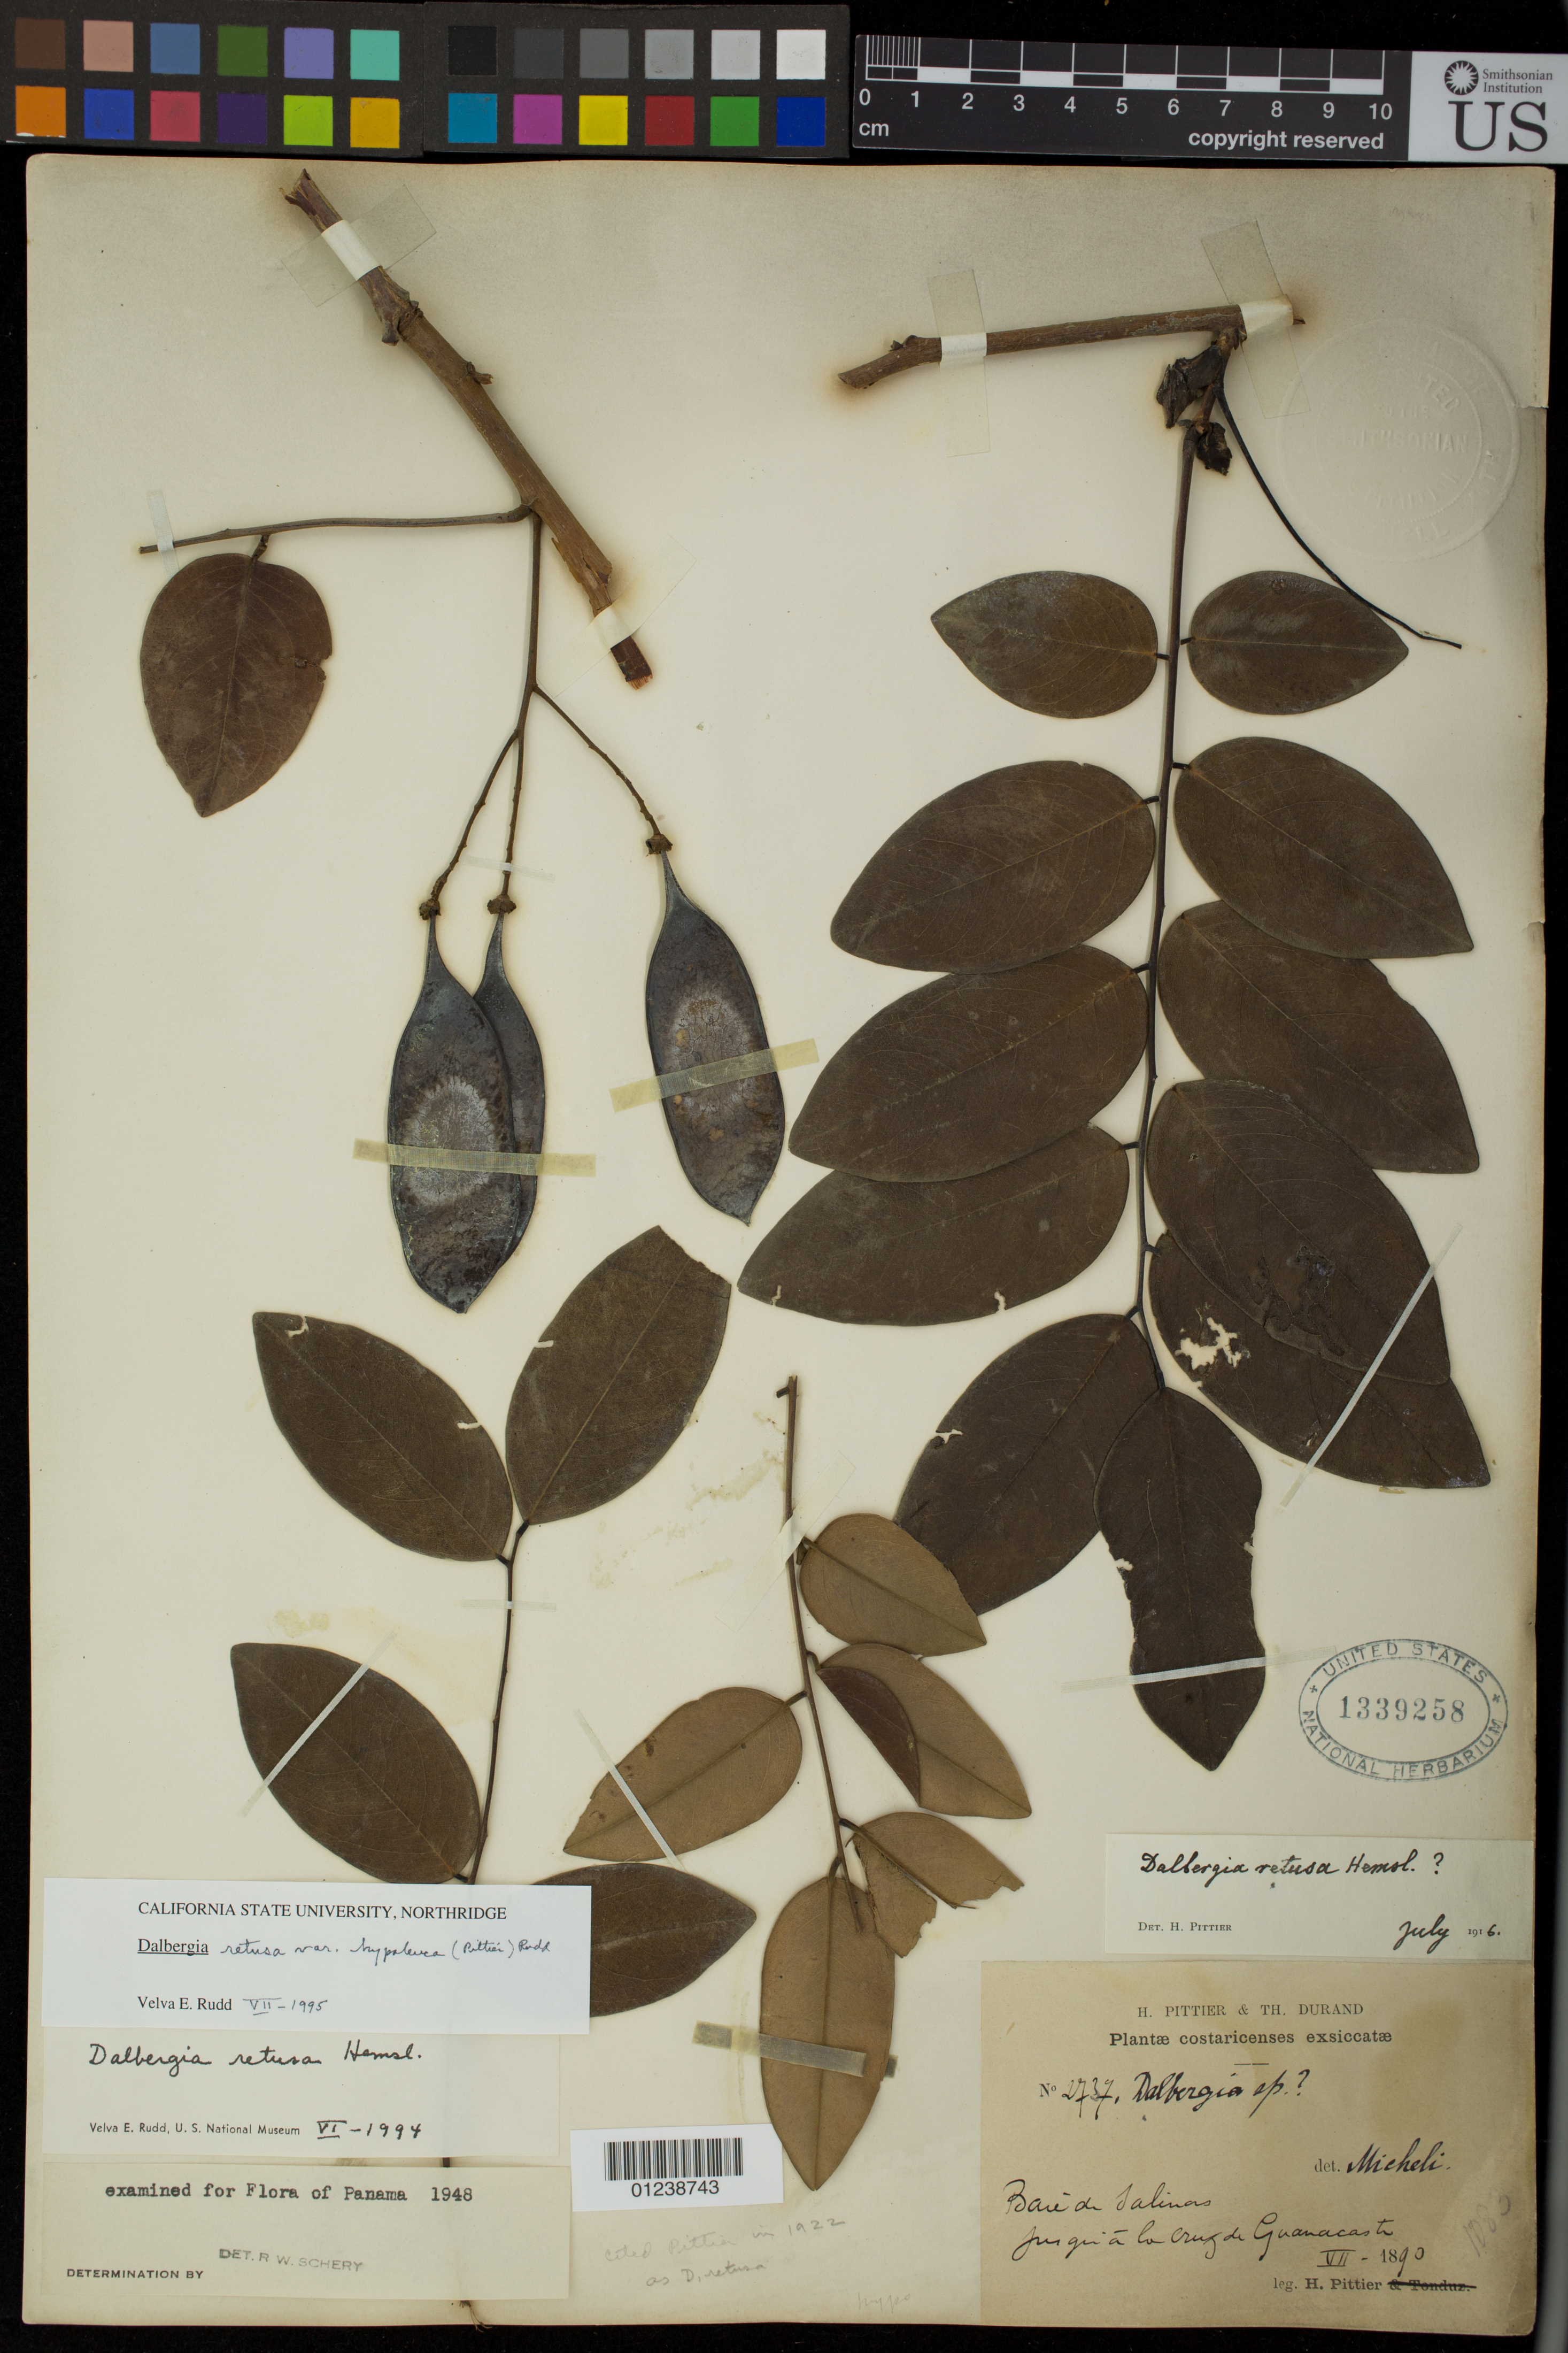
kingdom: Plantae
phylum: Tracheophyta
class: Magnoliopsida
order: Fabales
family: Fabaceae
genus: Dalbergia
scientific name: Dalbergia retusa var. hypoleuca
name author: (Pittier) Rudd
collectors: H. F. Pittier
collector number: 737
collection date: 1890-07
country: Costa Rica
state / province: Guanacaste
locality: Baie de Salinas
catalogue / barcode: US 1339258